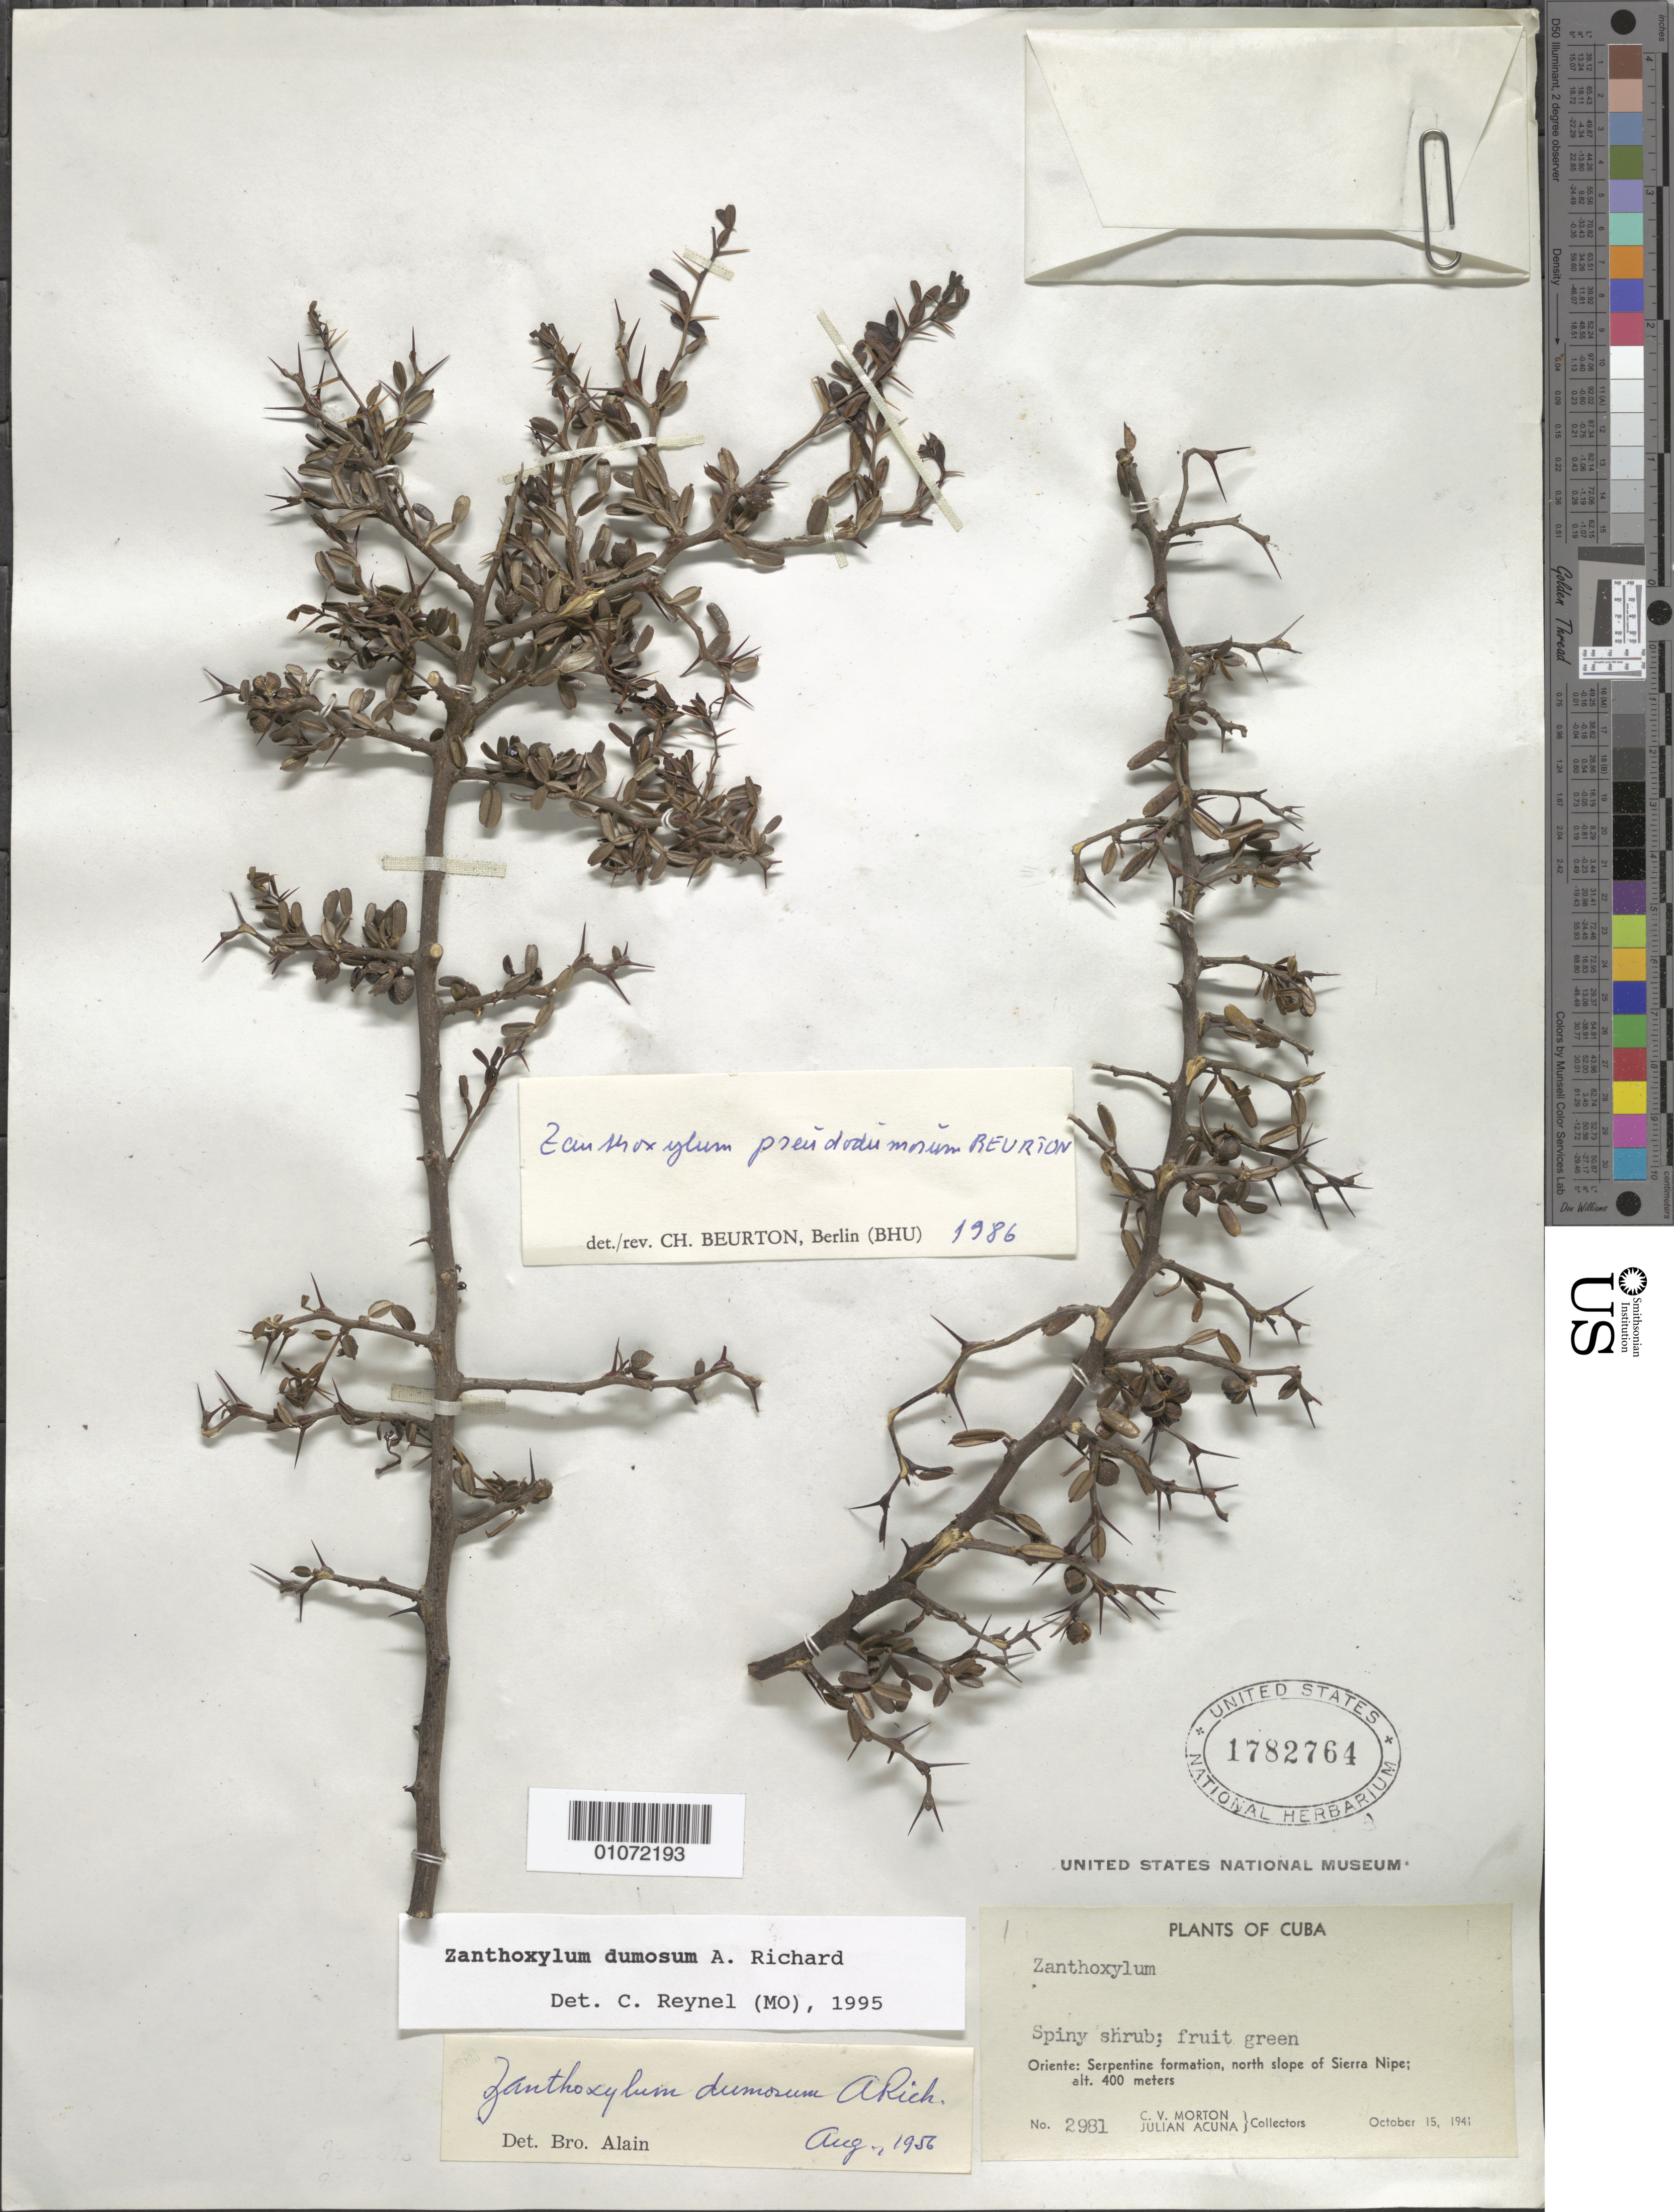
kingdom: Plantae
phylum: Tracheophyta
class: Magnoliopsida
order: Sapindales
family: Rutaceae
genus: Zanthoxylum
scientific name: Zanthoxylum dumosum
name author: A. Rich.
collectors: C. V. Morton & J. Acuña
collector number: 2981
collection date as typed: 15 Oct 1941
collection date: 1941-10-15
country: Cuba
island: Cuba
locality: Oriente: Serpentine formation, north slope of Sierra Nipe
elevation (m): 400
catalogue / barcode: US 1782764